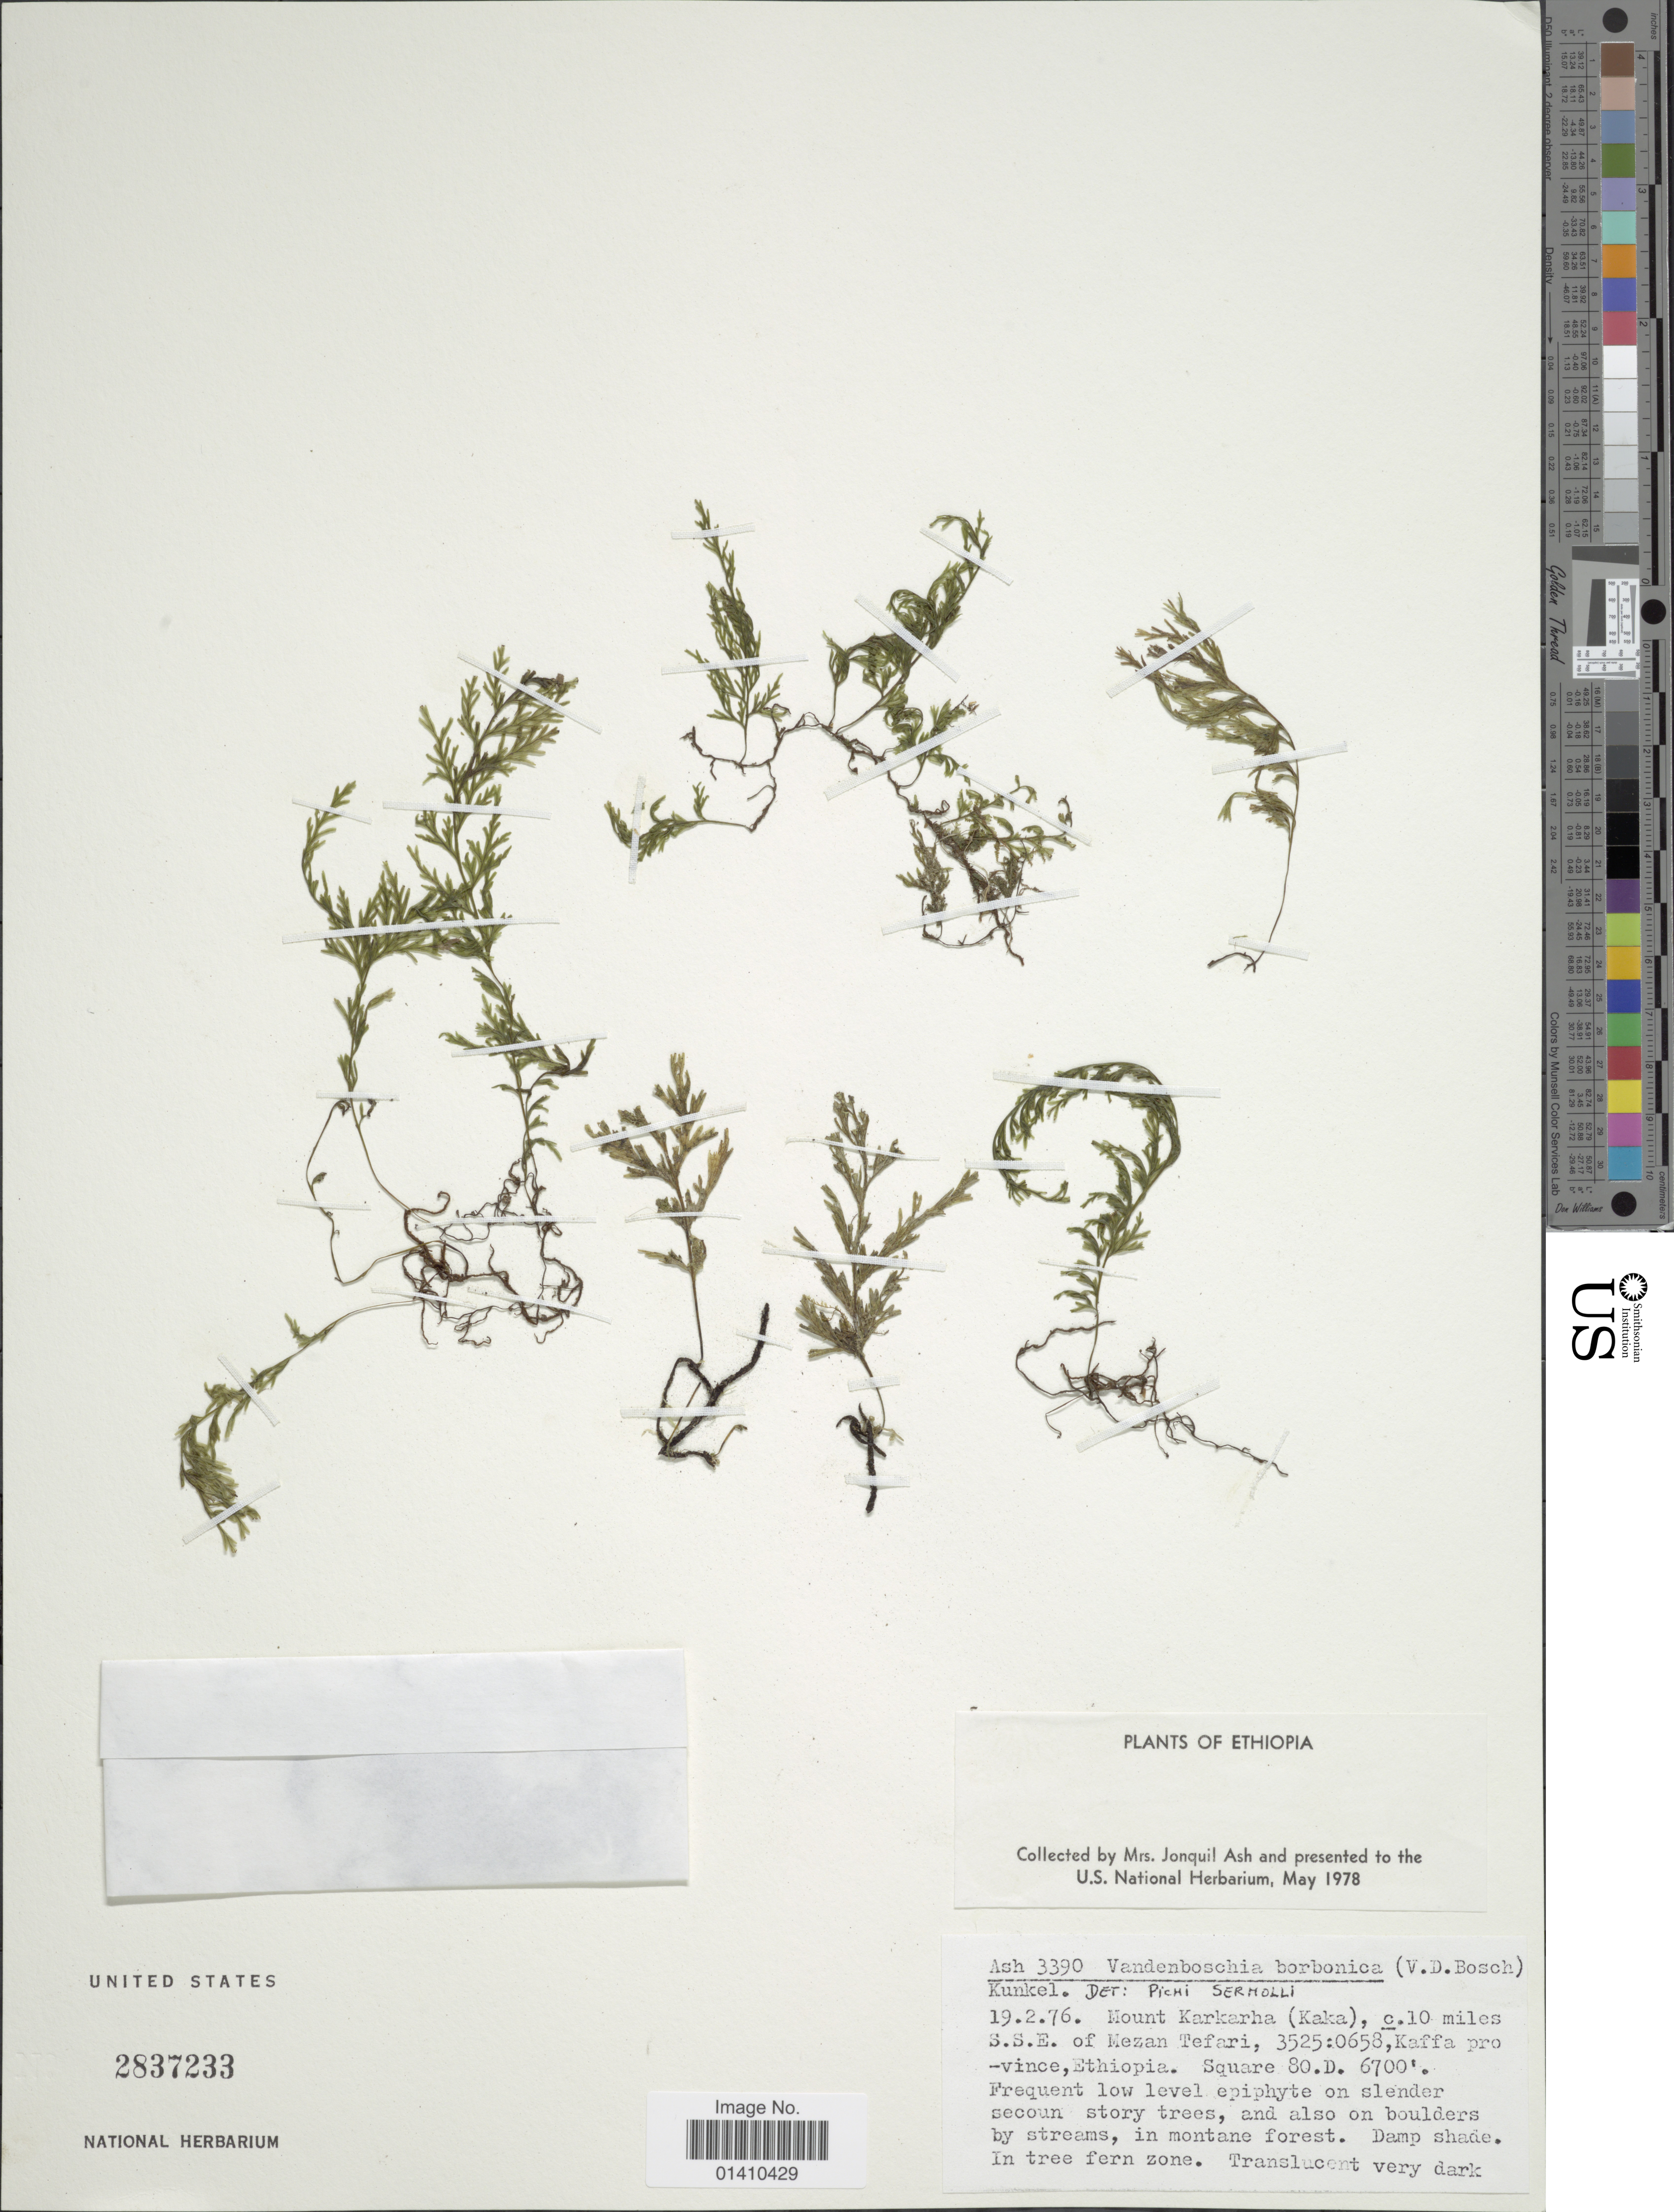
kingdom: Plantae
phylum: Tracheophyta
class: Polypodiopsida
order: Hymenophyllales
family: Hymenophyllaceae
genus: Polyphlebium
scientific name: Polyphlebium borbonicum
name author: (Bosch) Ebihara & Dubuisson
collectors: J. Ash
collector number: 3390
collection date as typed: Transcribed d/m/y: 19/2/76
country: Ethiopia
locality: Mount Karkarha (Kaka), 10miles S.S.E of Mezan Tefari, 3525: 0658, kaffa province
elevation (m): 2042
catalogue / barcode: US 2837233